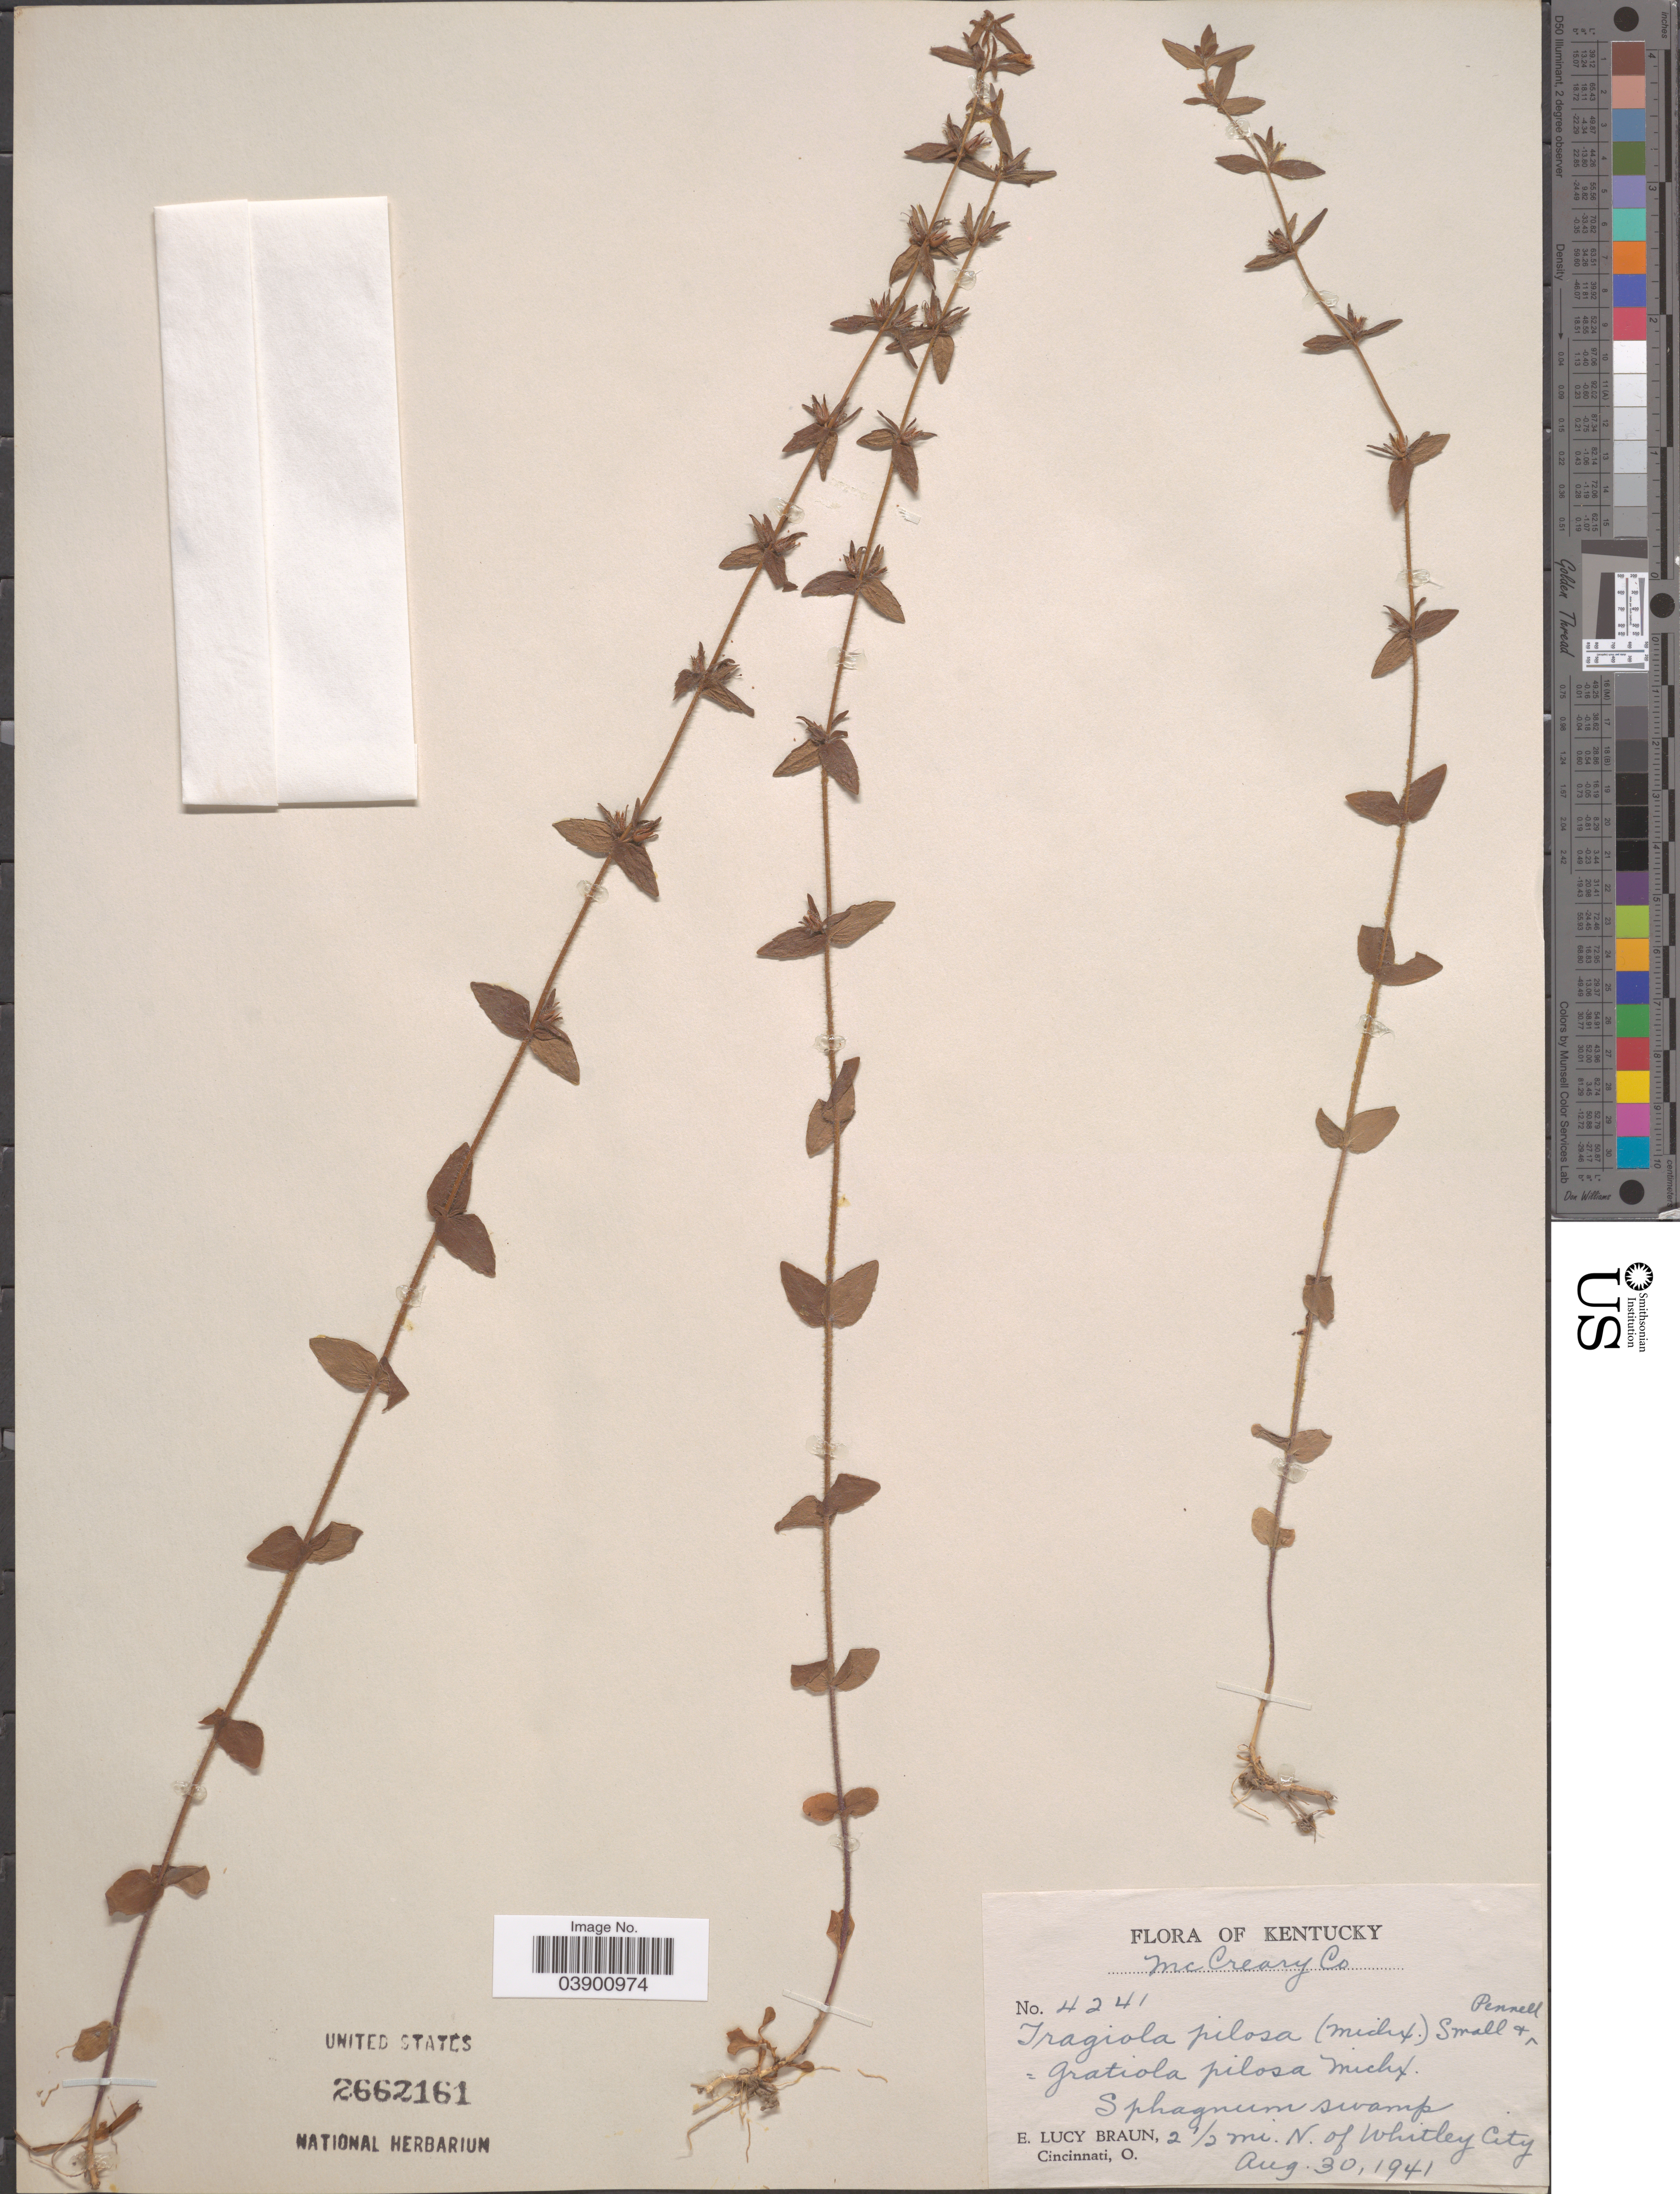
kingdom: Plantae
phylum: Tracheophyta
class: Magnoliopsida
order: Lamiales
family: Plantaginaceae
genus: Gratiola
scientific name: Gratiola pilosa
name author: Michx.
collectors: E. L. Braun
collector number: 4241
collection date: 1941-08-30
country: United States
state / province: Kentucky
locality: McCreary Co. 2½ mi. N. of Whitley City.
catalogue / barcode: US 2662161